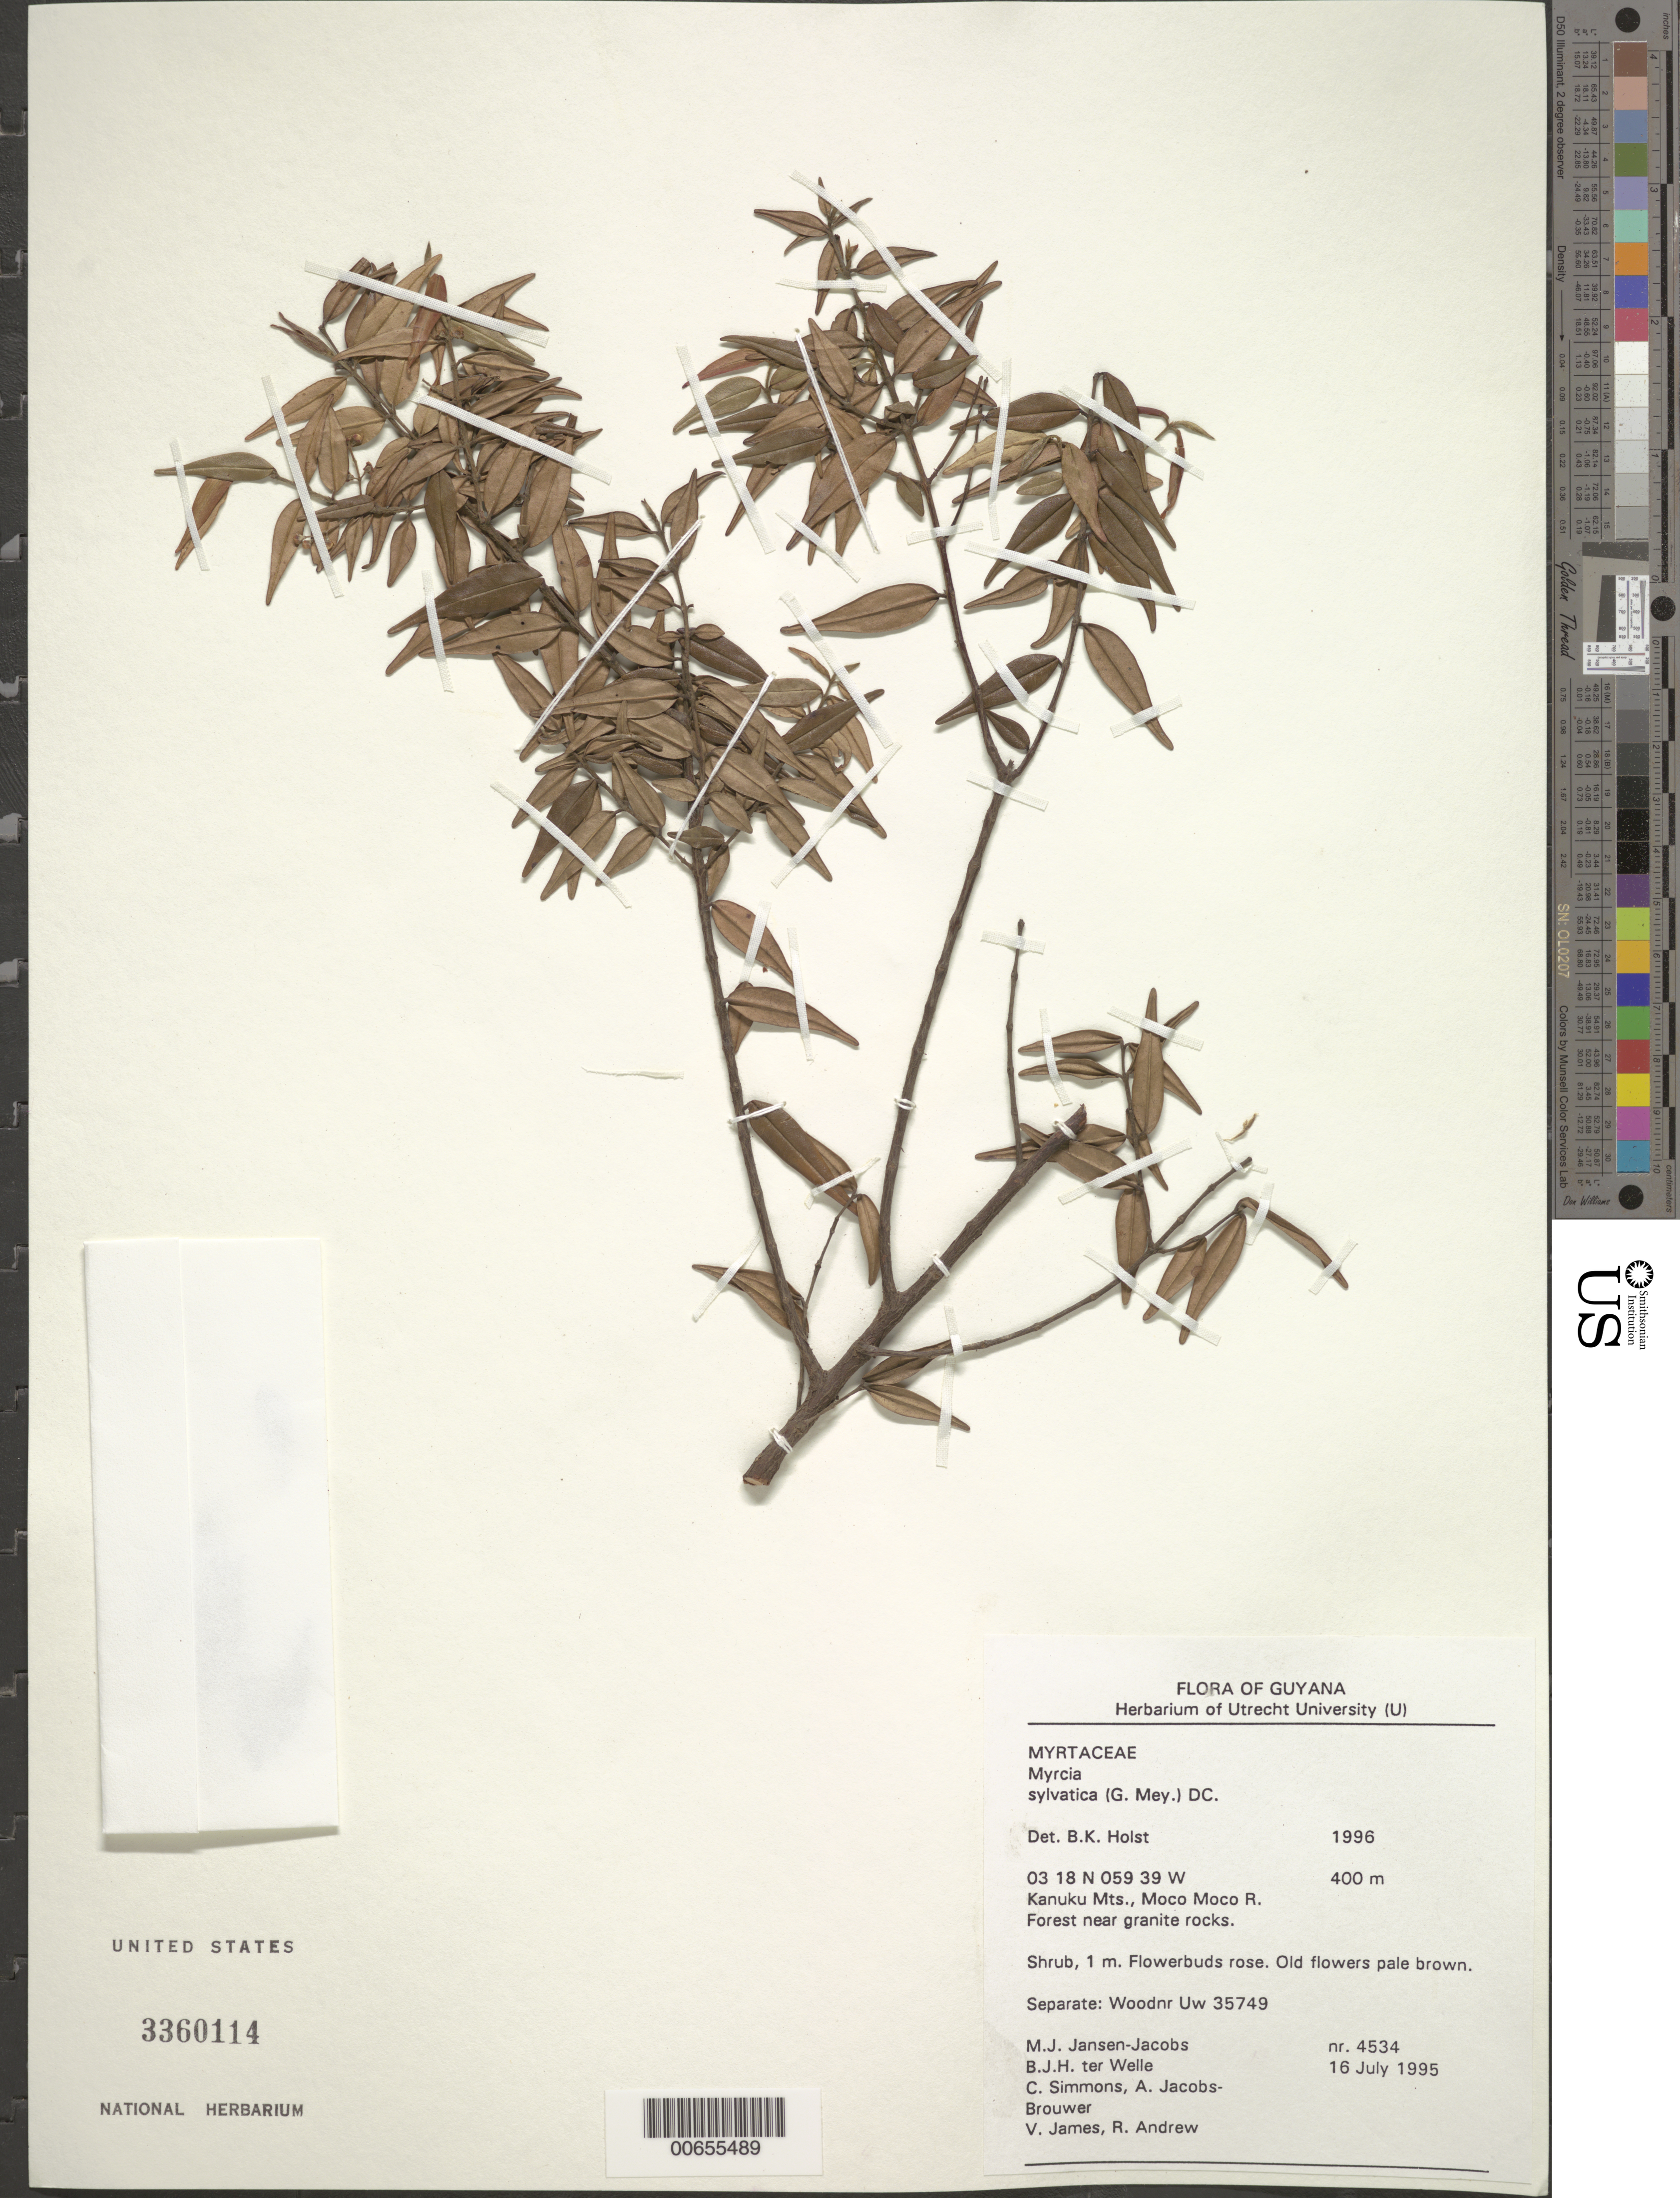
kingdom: Plantae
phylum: Tracheophyta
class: Magnoliopsida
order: Myrtales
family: Myrtaceae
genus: Myrcia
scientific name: Myrcia sylvatica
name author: (G. Mey.) DC.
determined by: Holst, Bruce K.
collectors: M. J. Jansen-Jacobs, B. Welle, C. Simmons, A. Jacobs-Brouwer, V. James & R. Andrew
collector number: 4534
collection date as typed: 16-Jul-95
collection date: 1995-07-16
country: Guyana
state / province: U. Takutu-U. Essequibo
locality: Moco Moco River, Kanuku Mts.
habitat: Forest near granite rocks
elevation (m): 400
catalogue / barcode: US 3360114